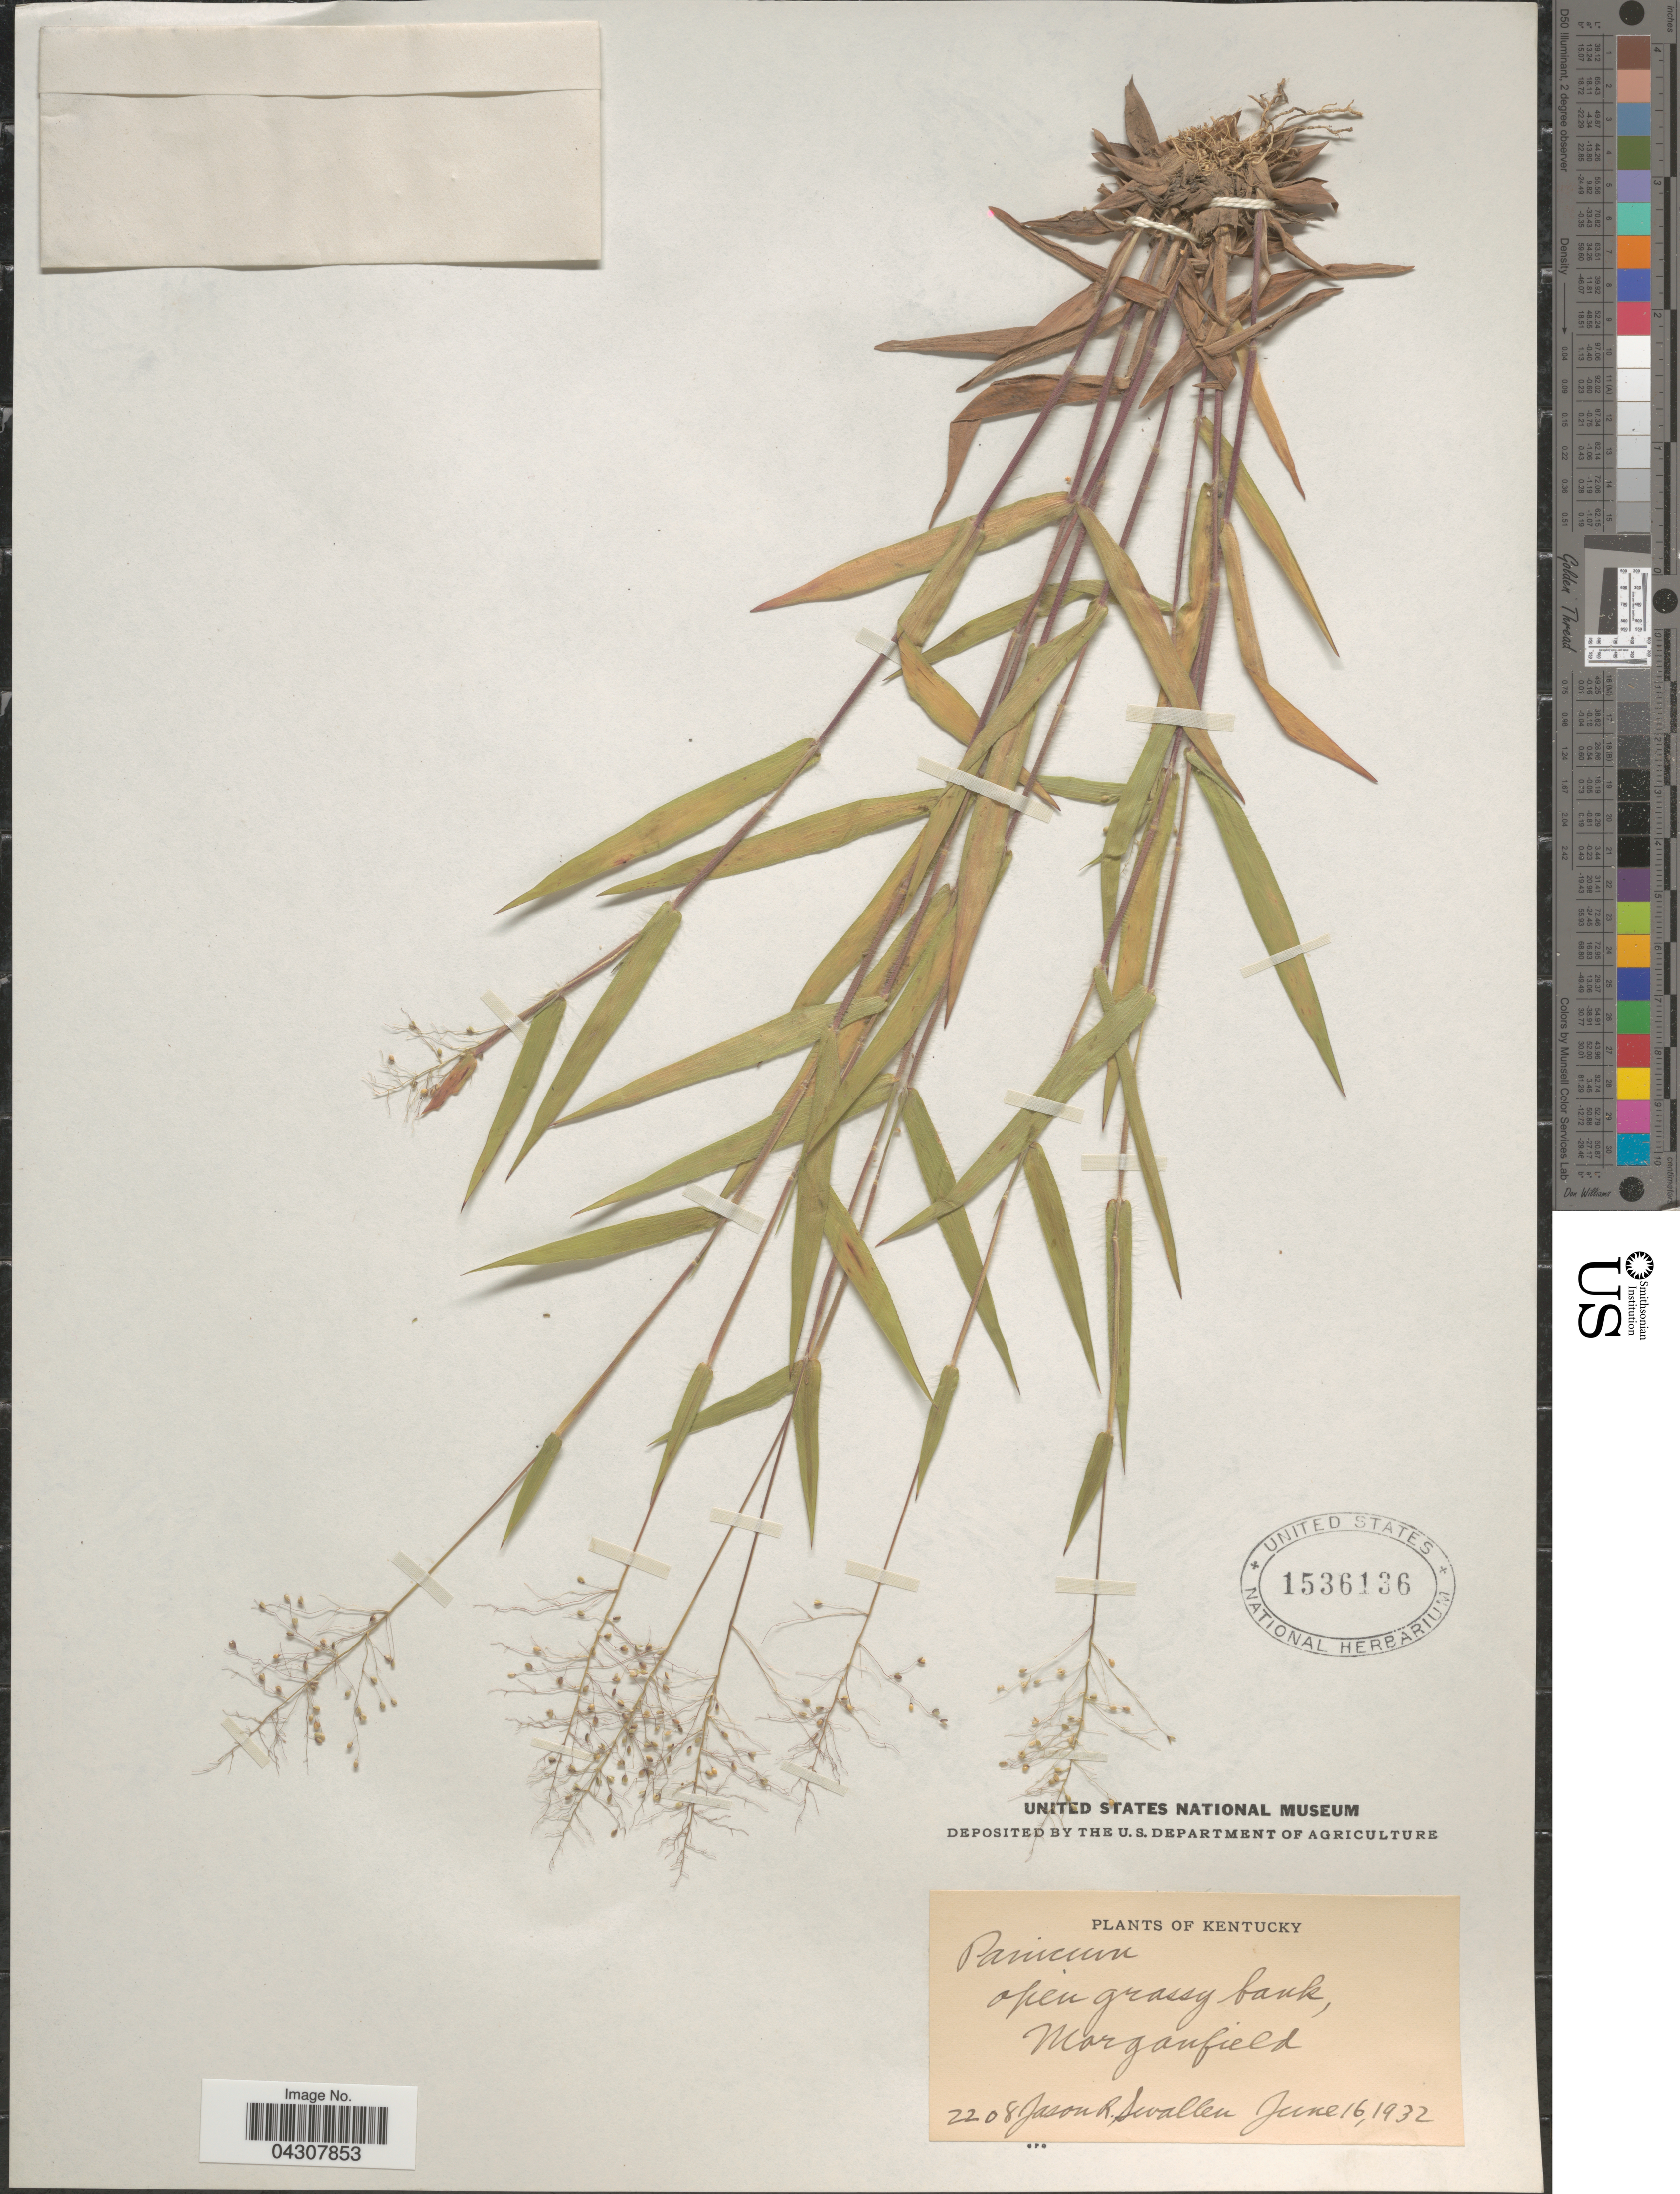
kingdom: Plantae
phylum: Tracheophyta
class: Liliopsida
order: Poales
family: Poaceae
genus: Dichanthelium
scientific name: Dichanthelium acuminatum var. acuminatum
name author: (Sw.) Gould & C.A. Clark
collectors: J. R. Swallen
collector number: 2208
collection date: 1932-06-16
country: United States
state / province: Kentucky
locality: Open grassy bank, Morganfield.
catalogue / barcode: US 1536136